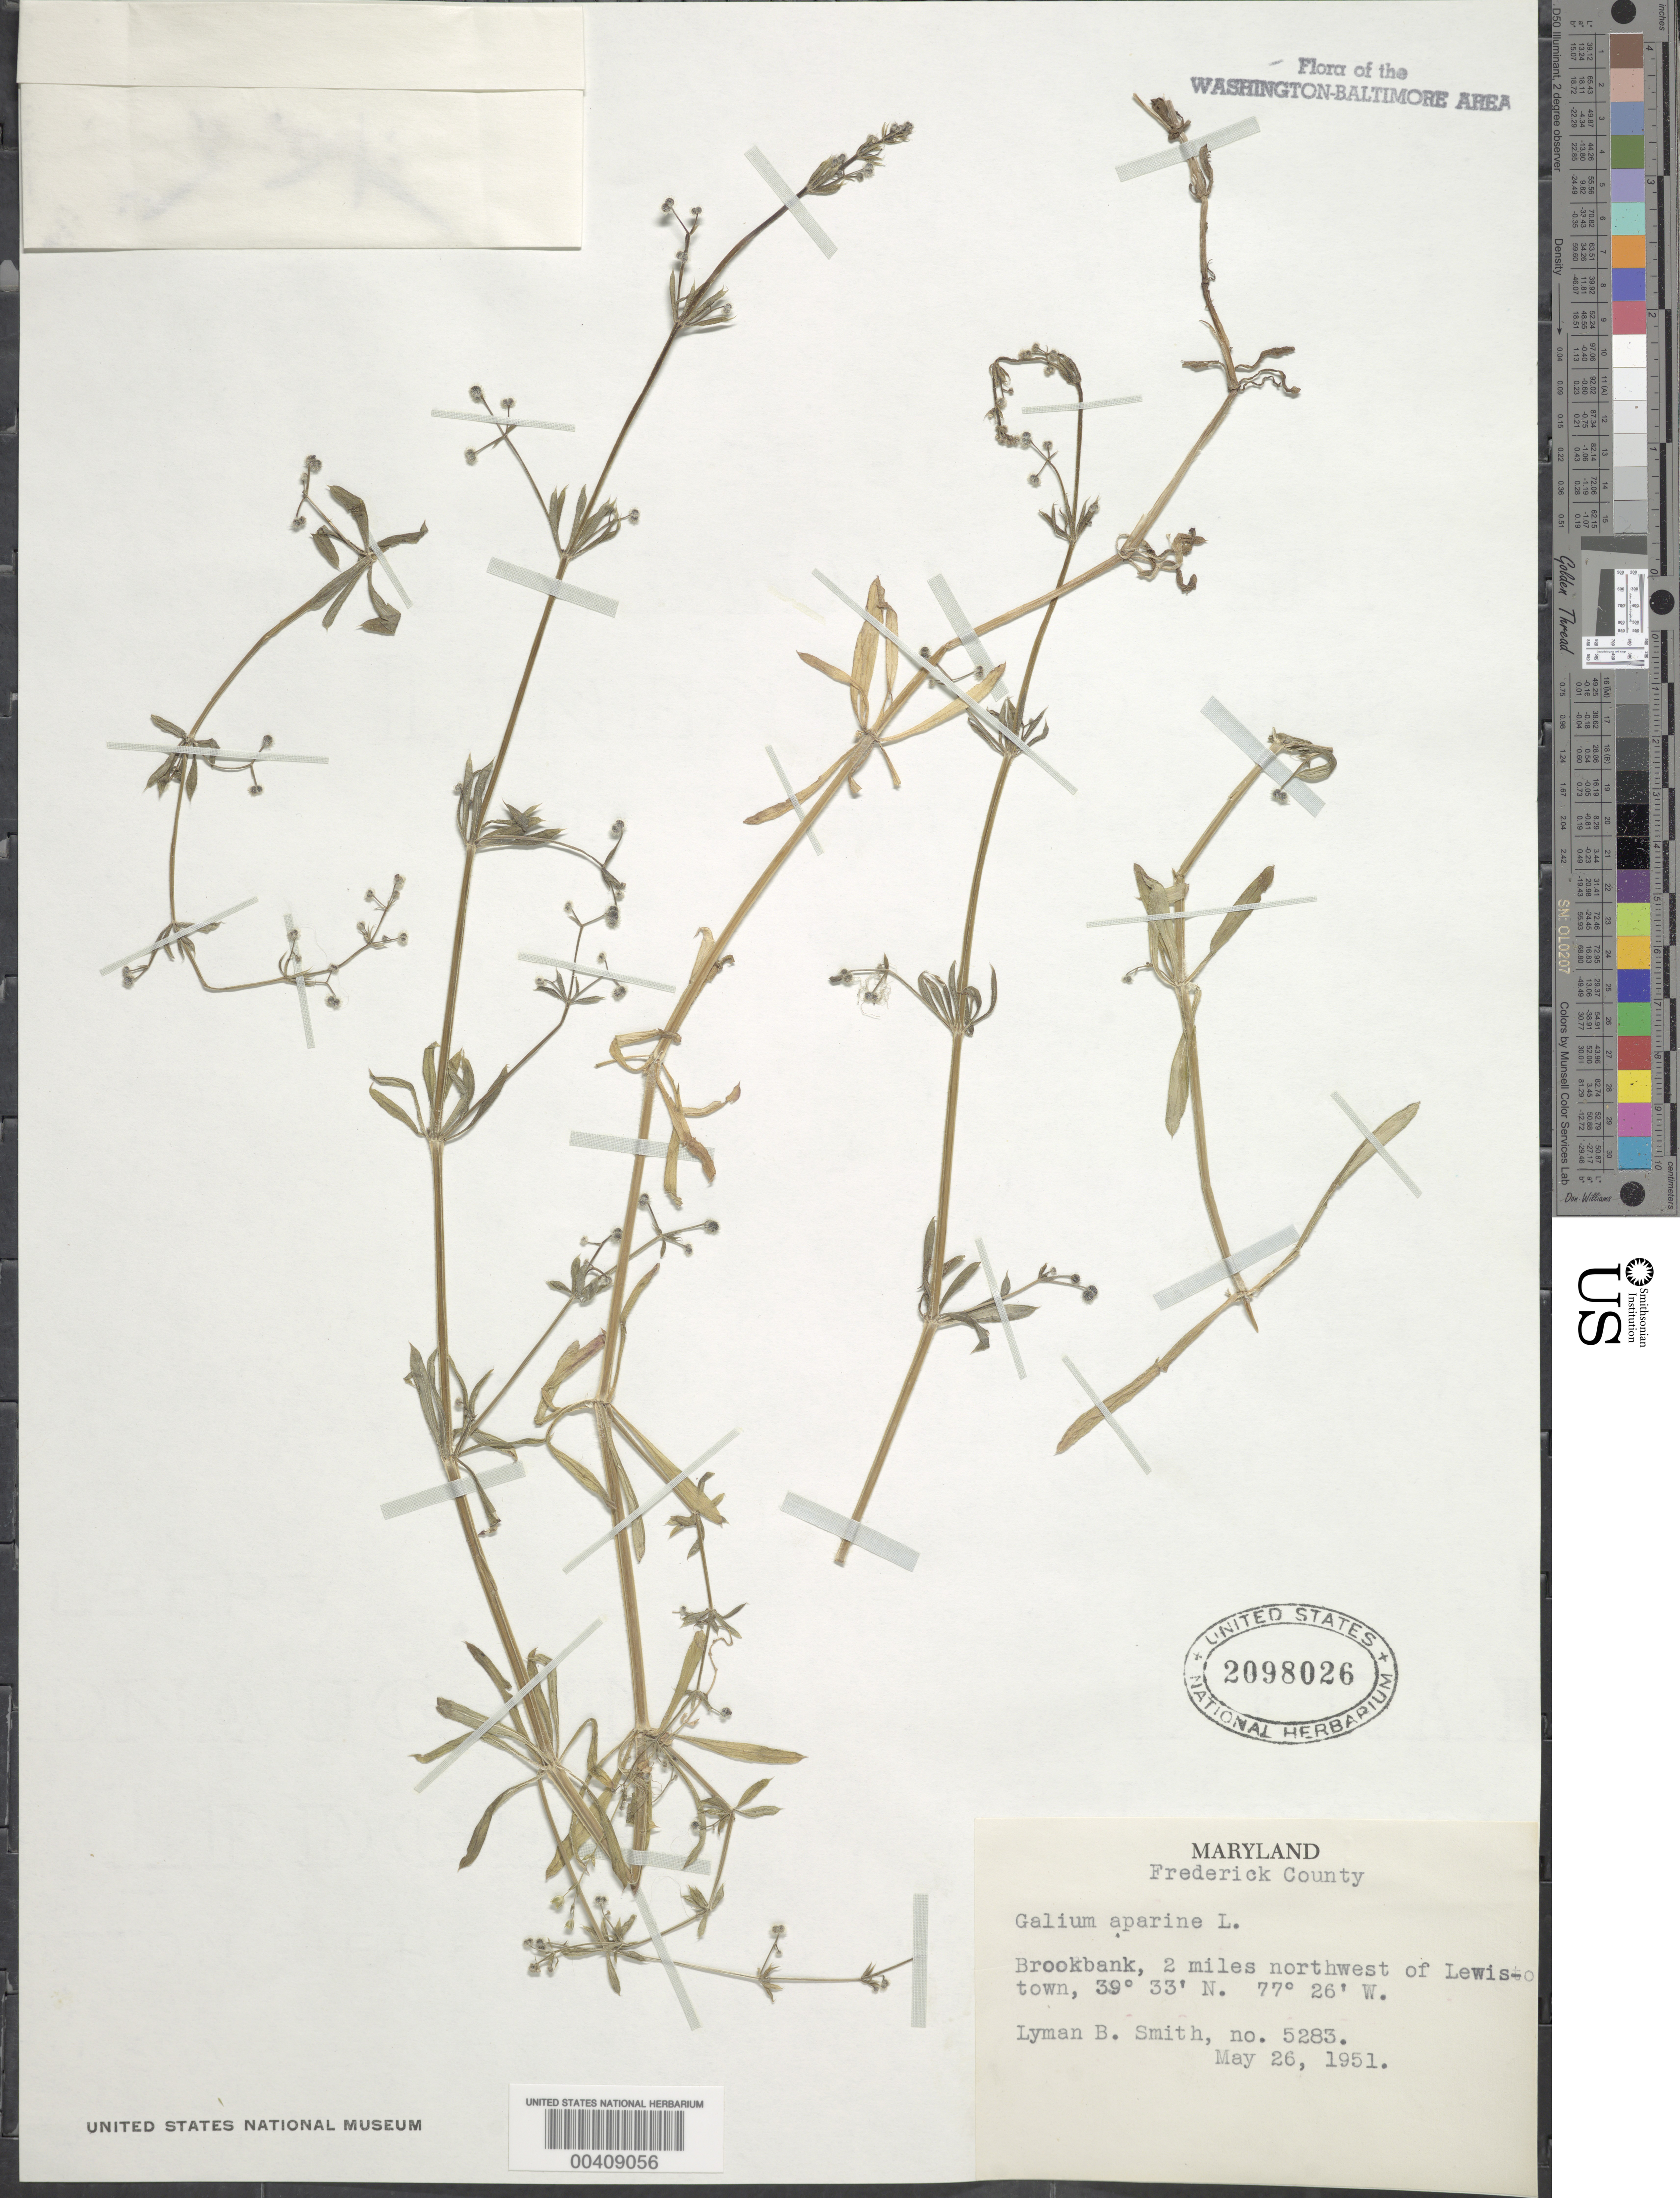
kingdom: Plantae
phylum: Tracheophyta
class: Magnoliopsida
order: Gentianales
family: Rubiaceae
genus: Galium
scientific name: Galium aparine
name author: L.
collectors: L. Smith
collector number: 5283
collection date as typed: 26 May 1951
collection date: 1951-05-26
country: United States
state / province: Maryland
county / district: Frederick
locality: Brookbank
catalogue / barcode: US 2098026